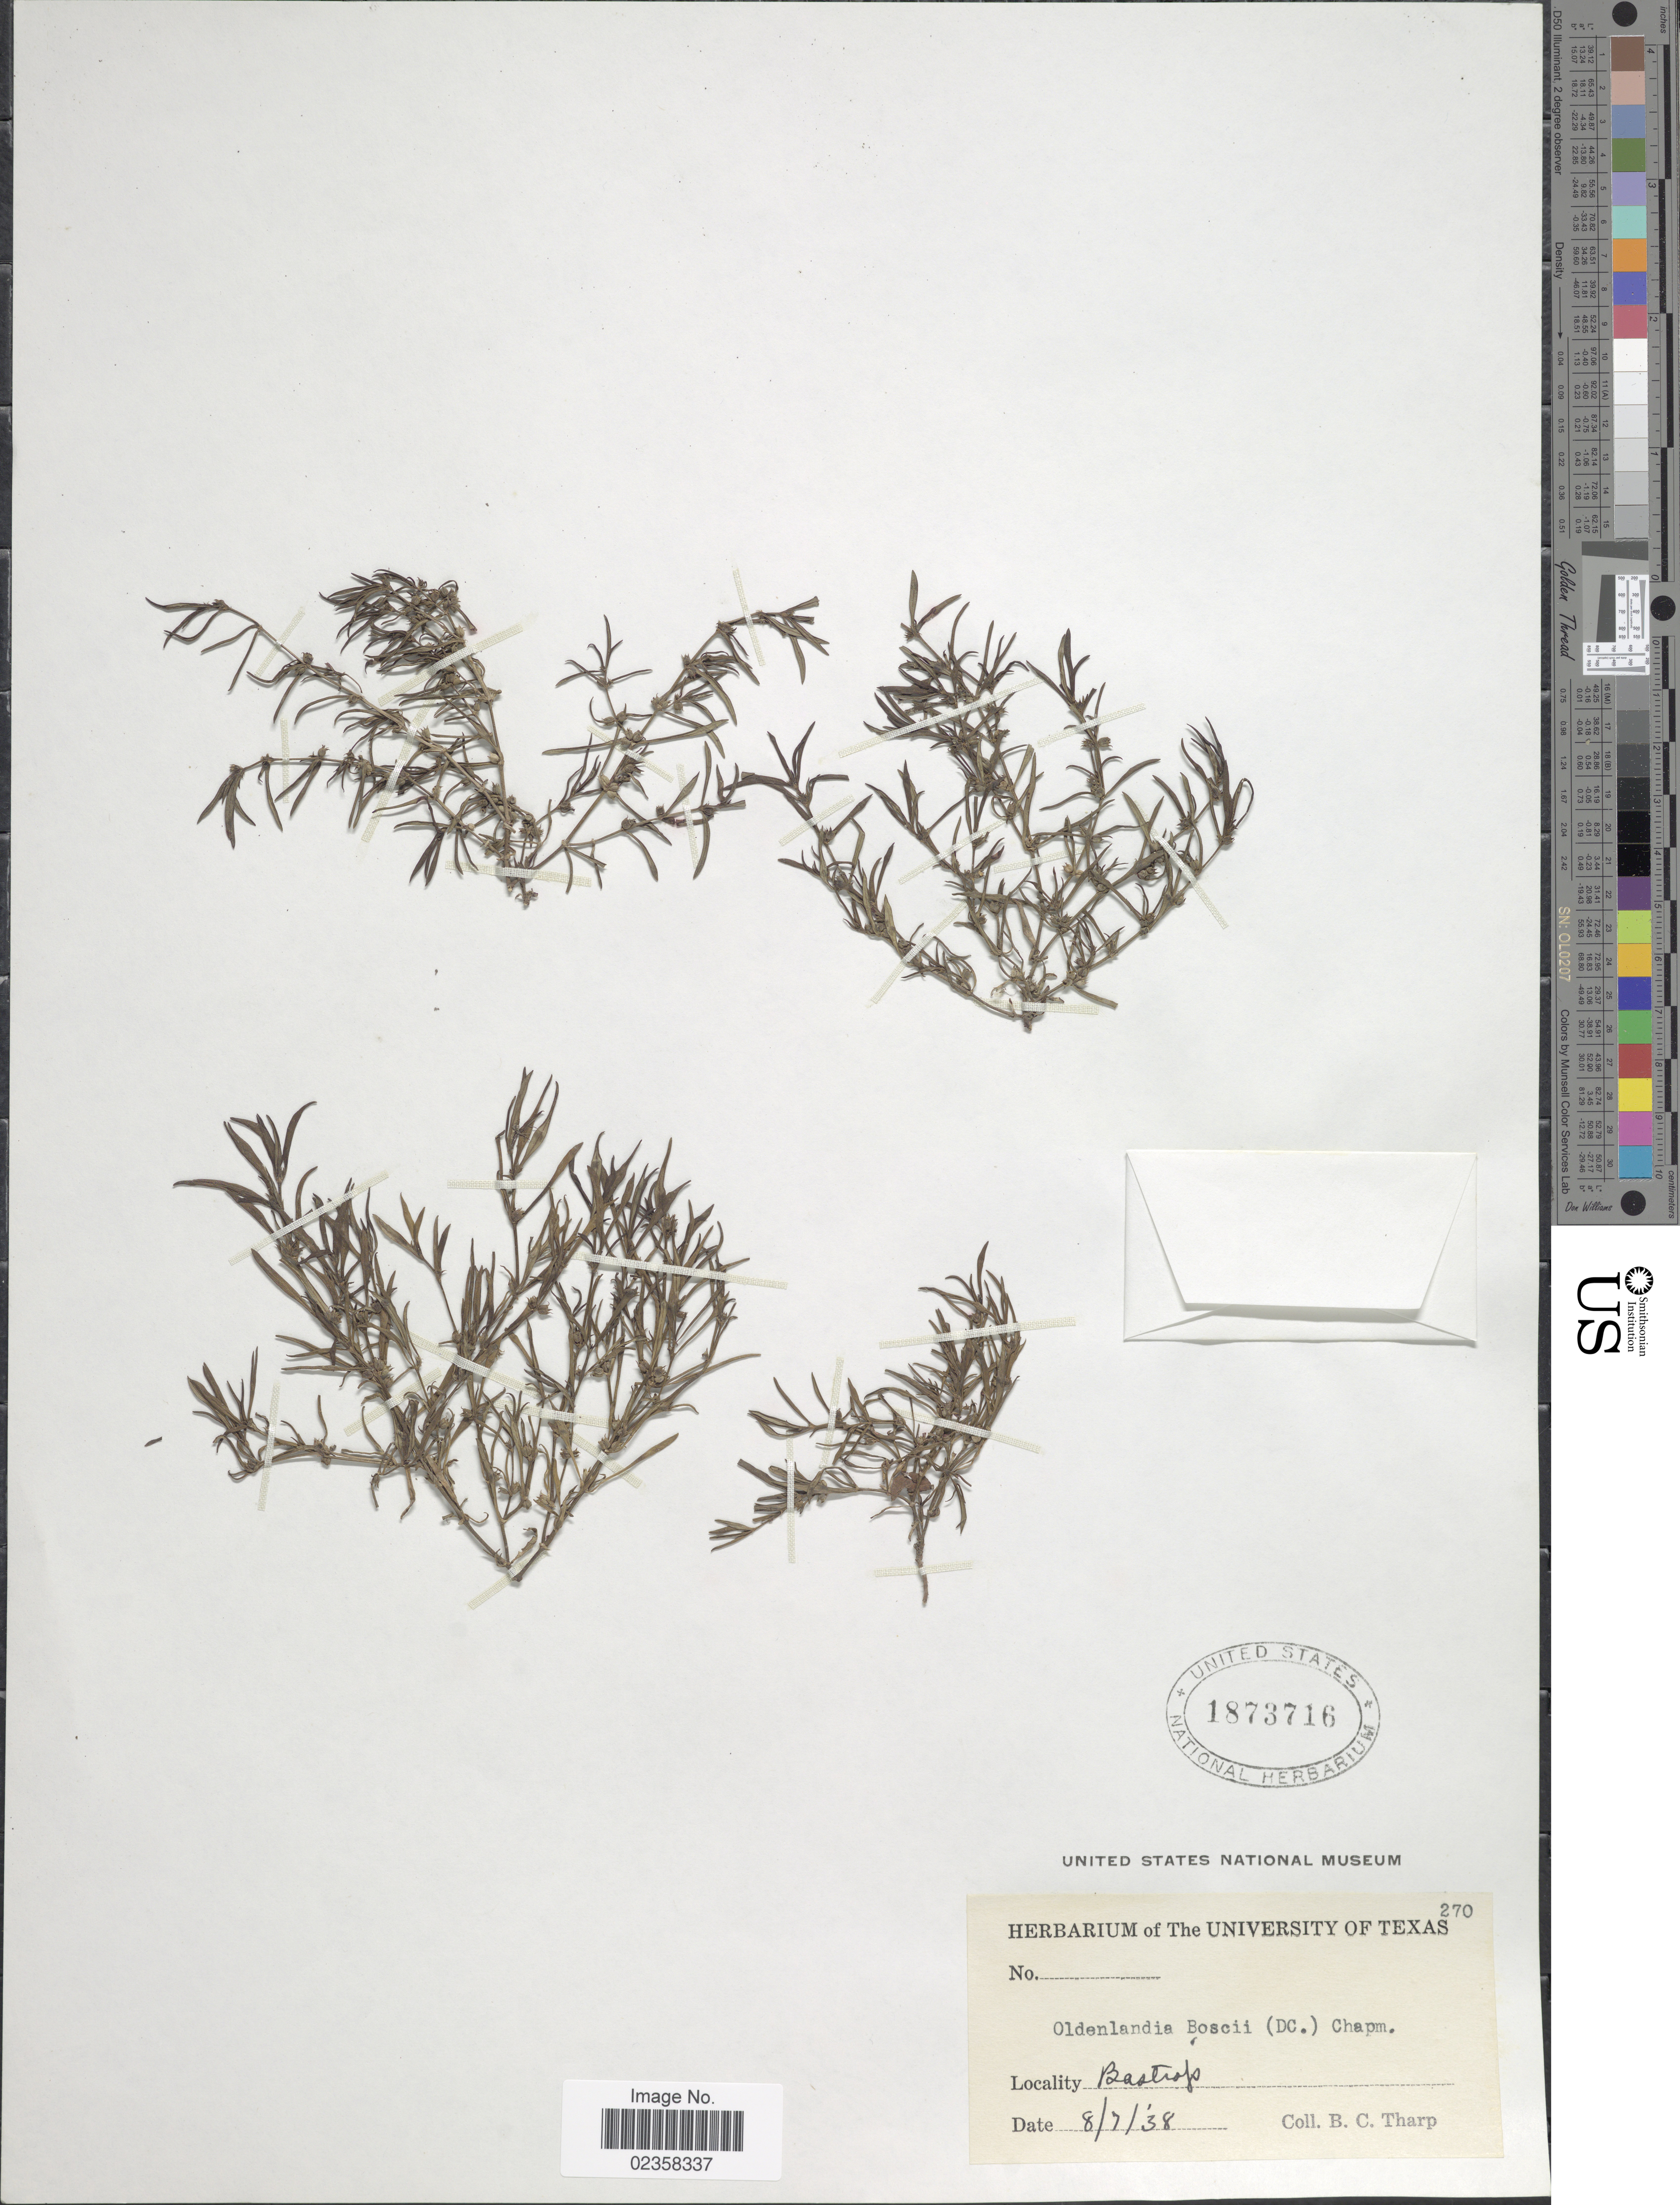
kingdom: Plantae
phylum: Tracheophyta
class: Magnoliopsida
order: Gentianales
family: Rubiaceae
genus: Oldenlandia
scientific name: Oldenlandia boscii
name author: (DC.) Chapm.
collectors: B. C. Tharp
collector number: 270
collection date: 1938-08-07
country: United States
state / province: Texas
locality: Bastrop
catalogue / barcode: US 1873716